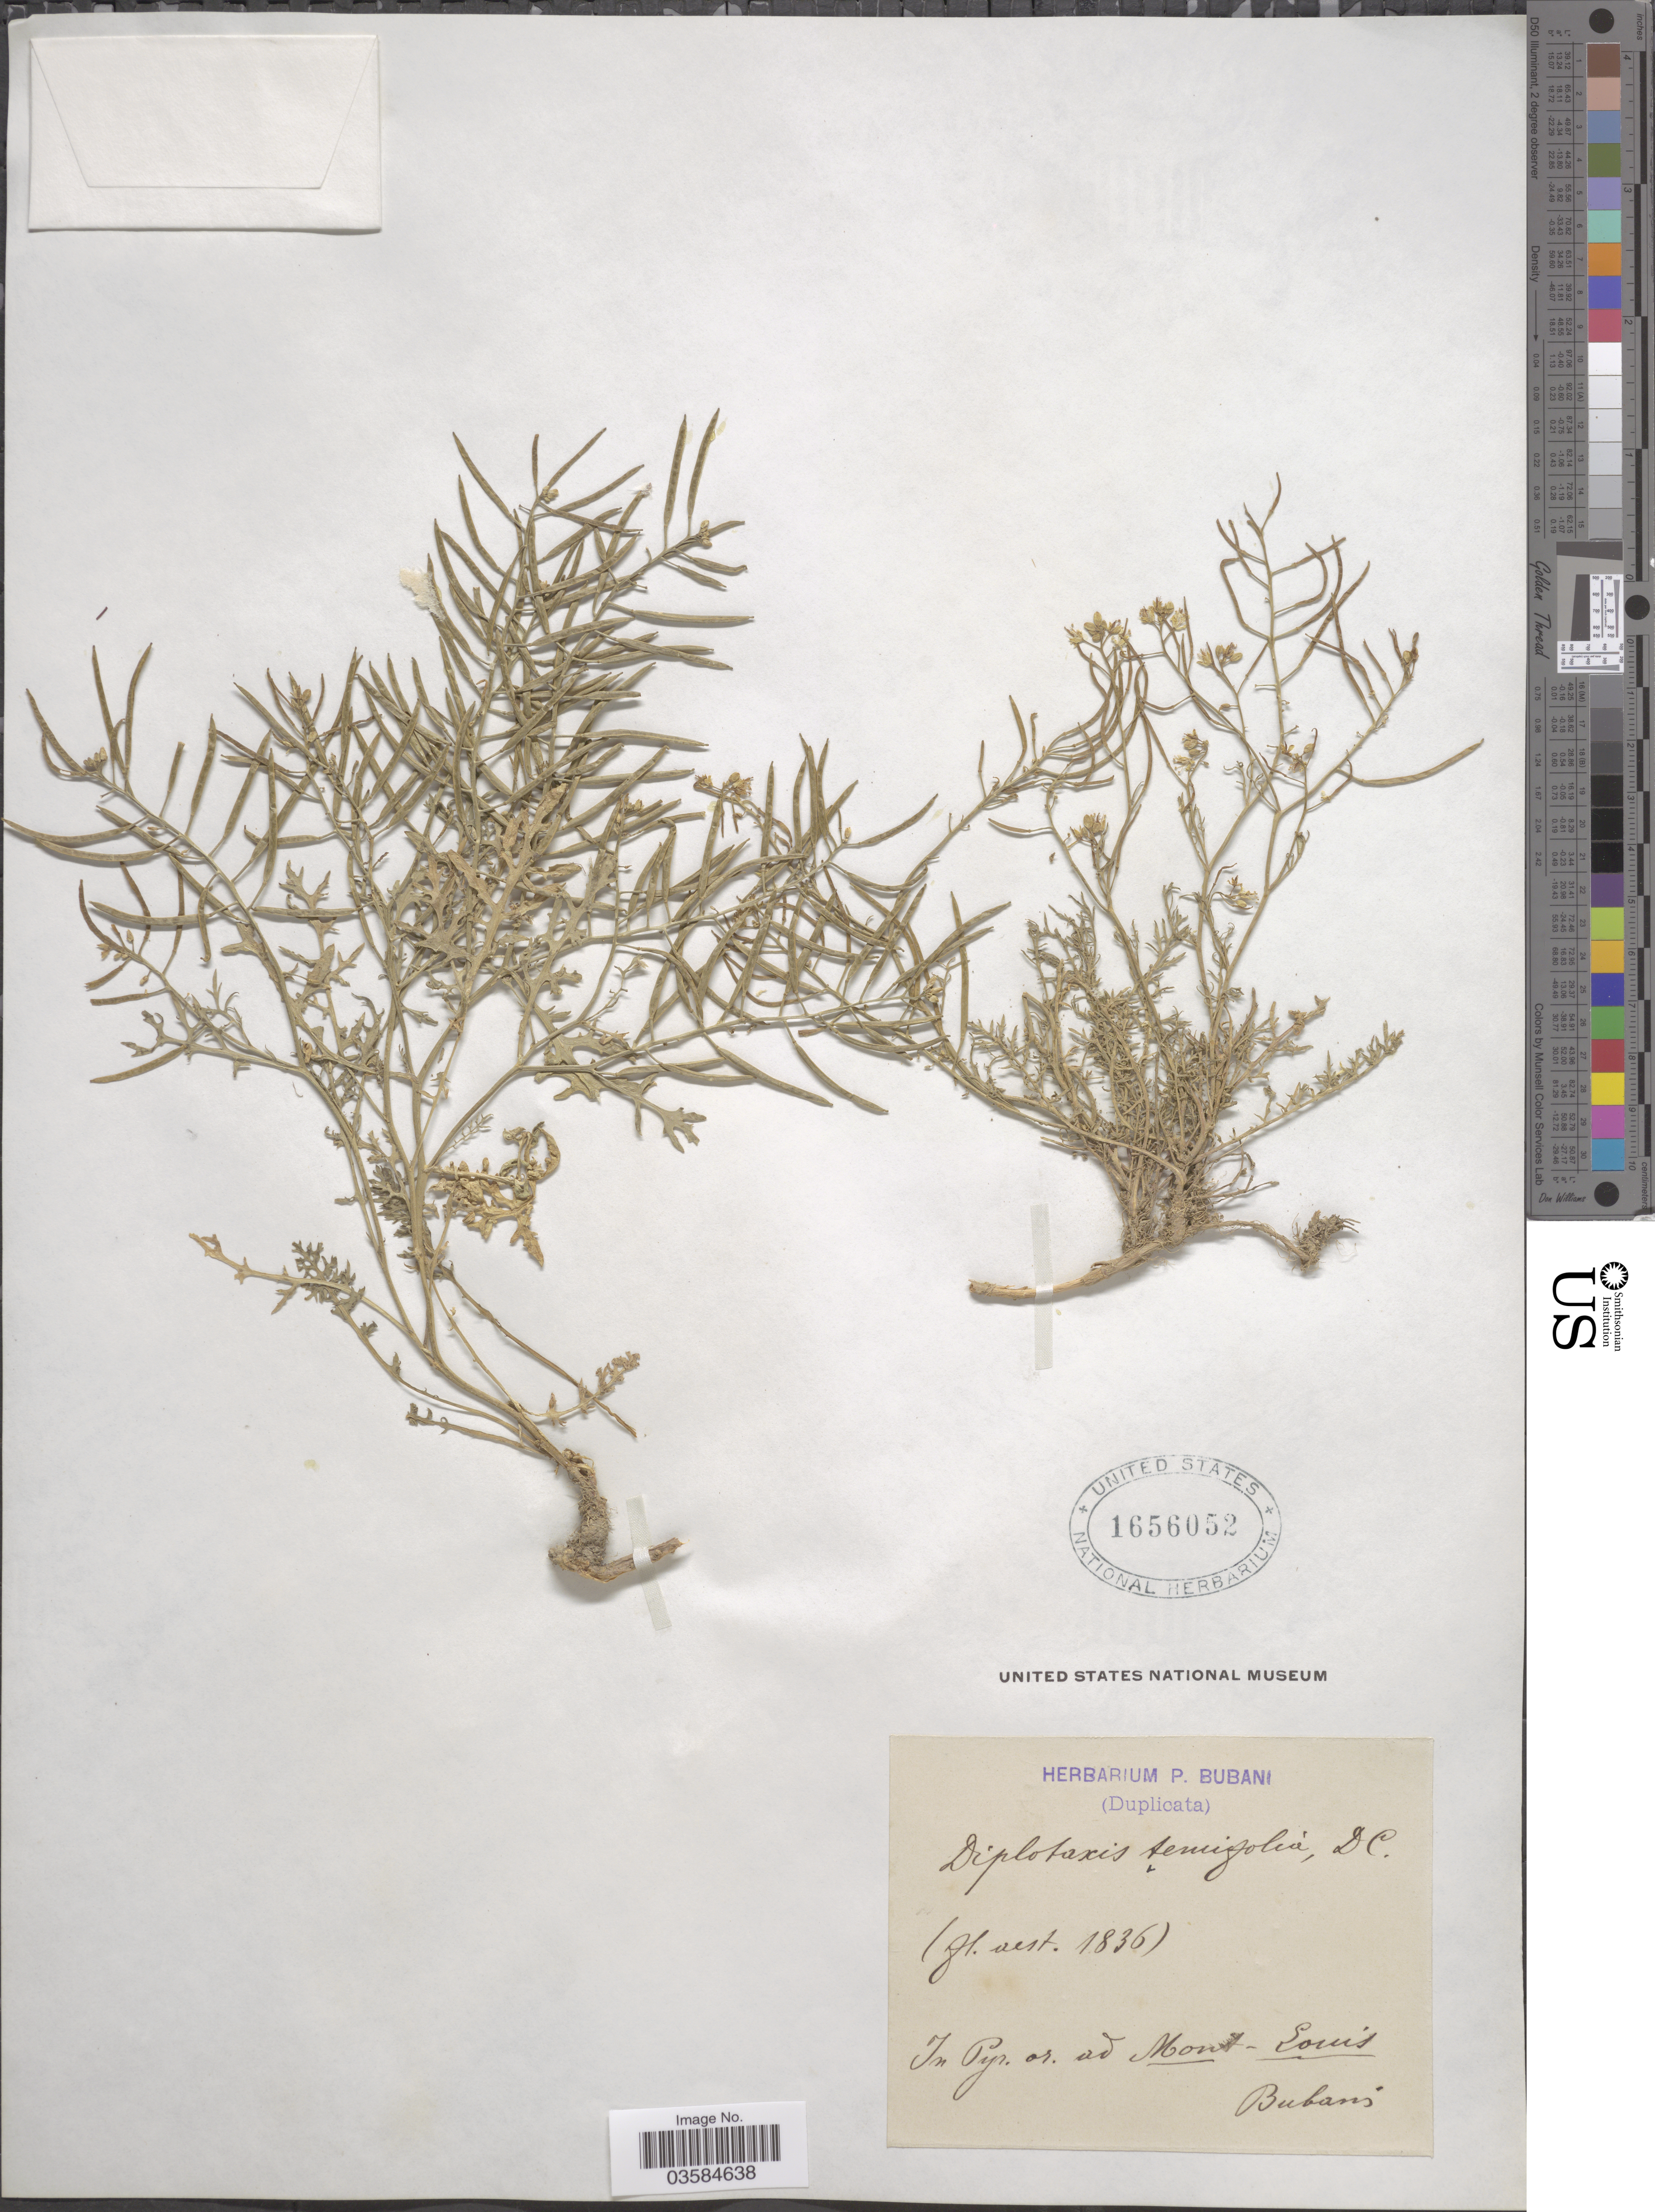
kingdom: Plantae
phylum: Tracheophyta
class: Magnoliopsida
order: Brassicales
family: Brassicaceae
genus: Diplotaxis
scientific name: Diplotaxis tenuifolia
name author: (L.) DC.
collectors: P. Bubani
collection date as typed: aest 1836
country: France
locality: In Pyr. or. ad Mont-Louis.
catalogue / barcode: US 1656052